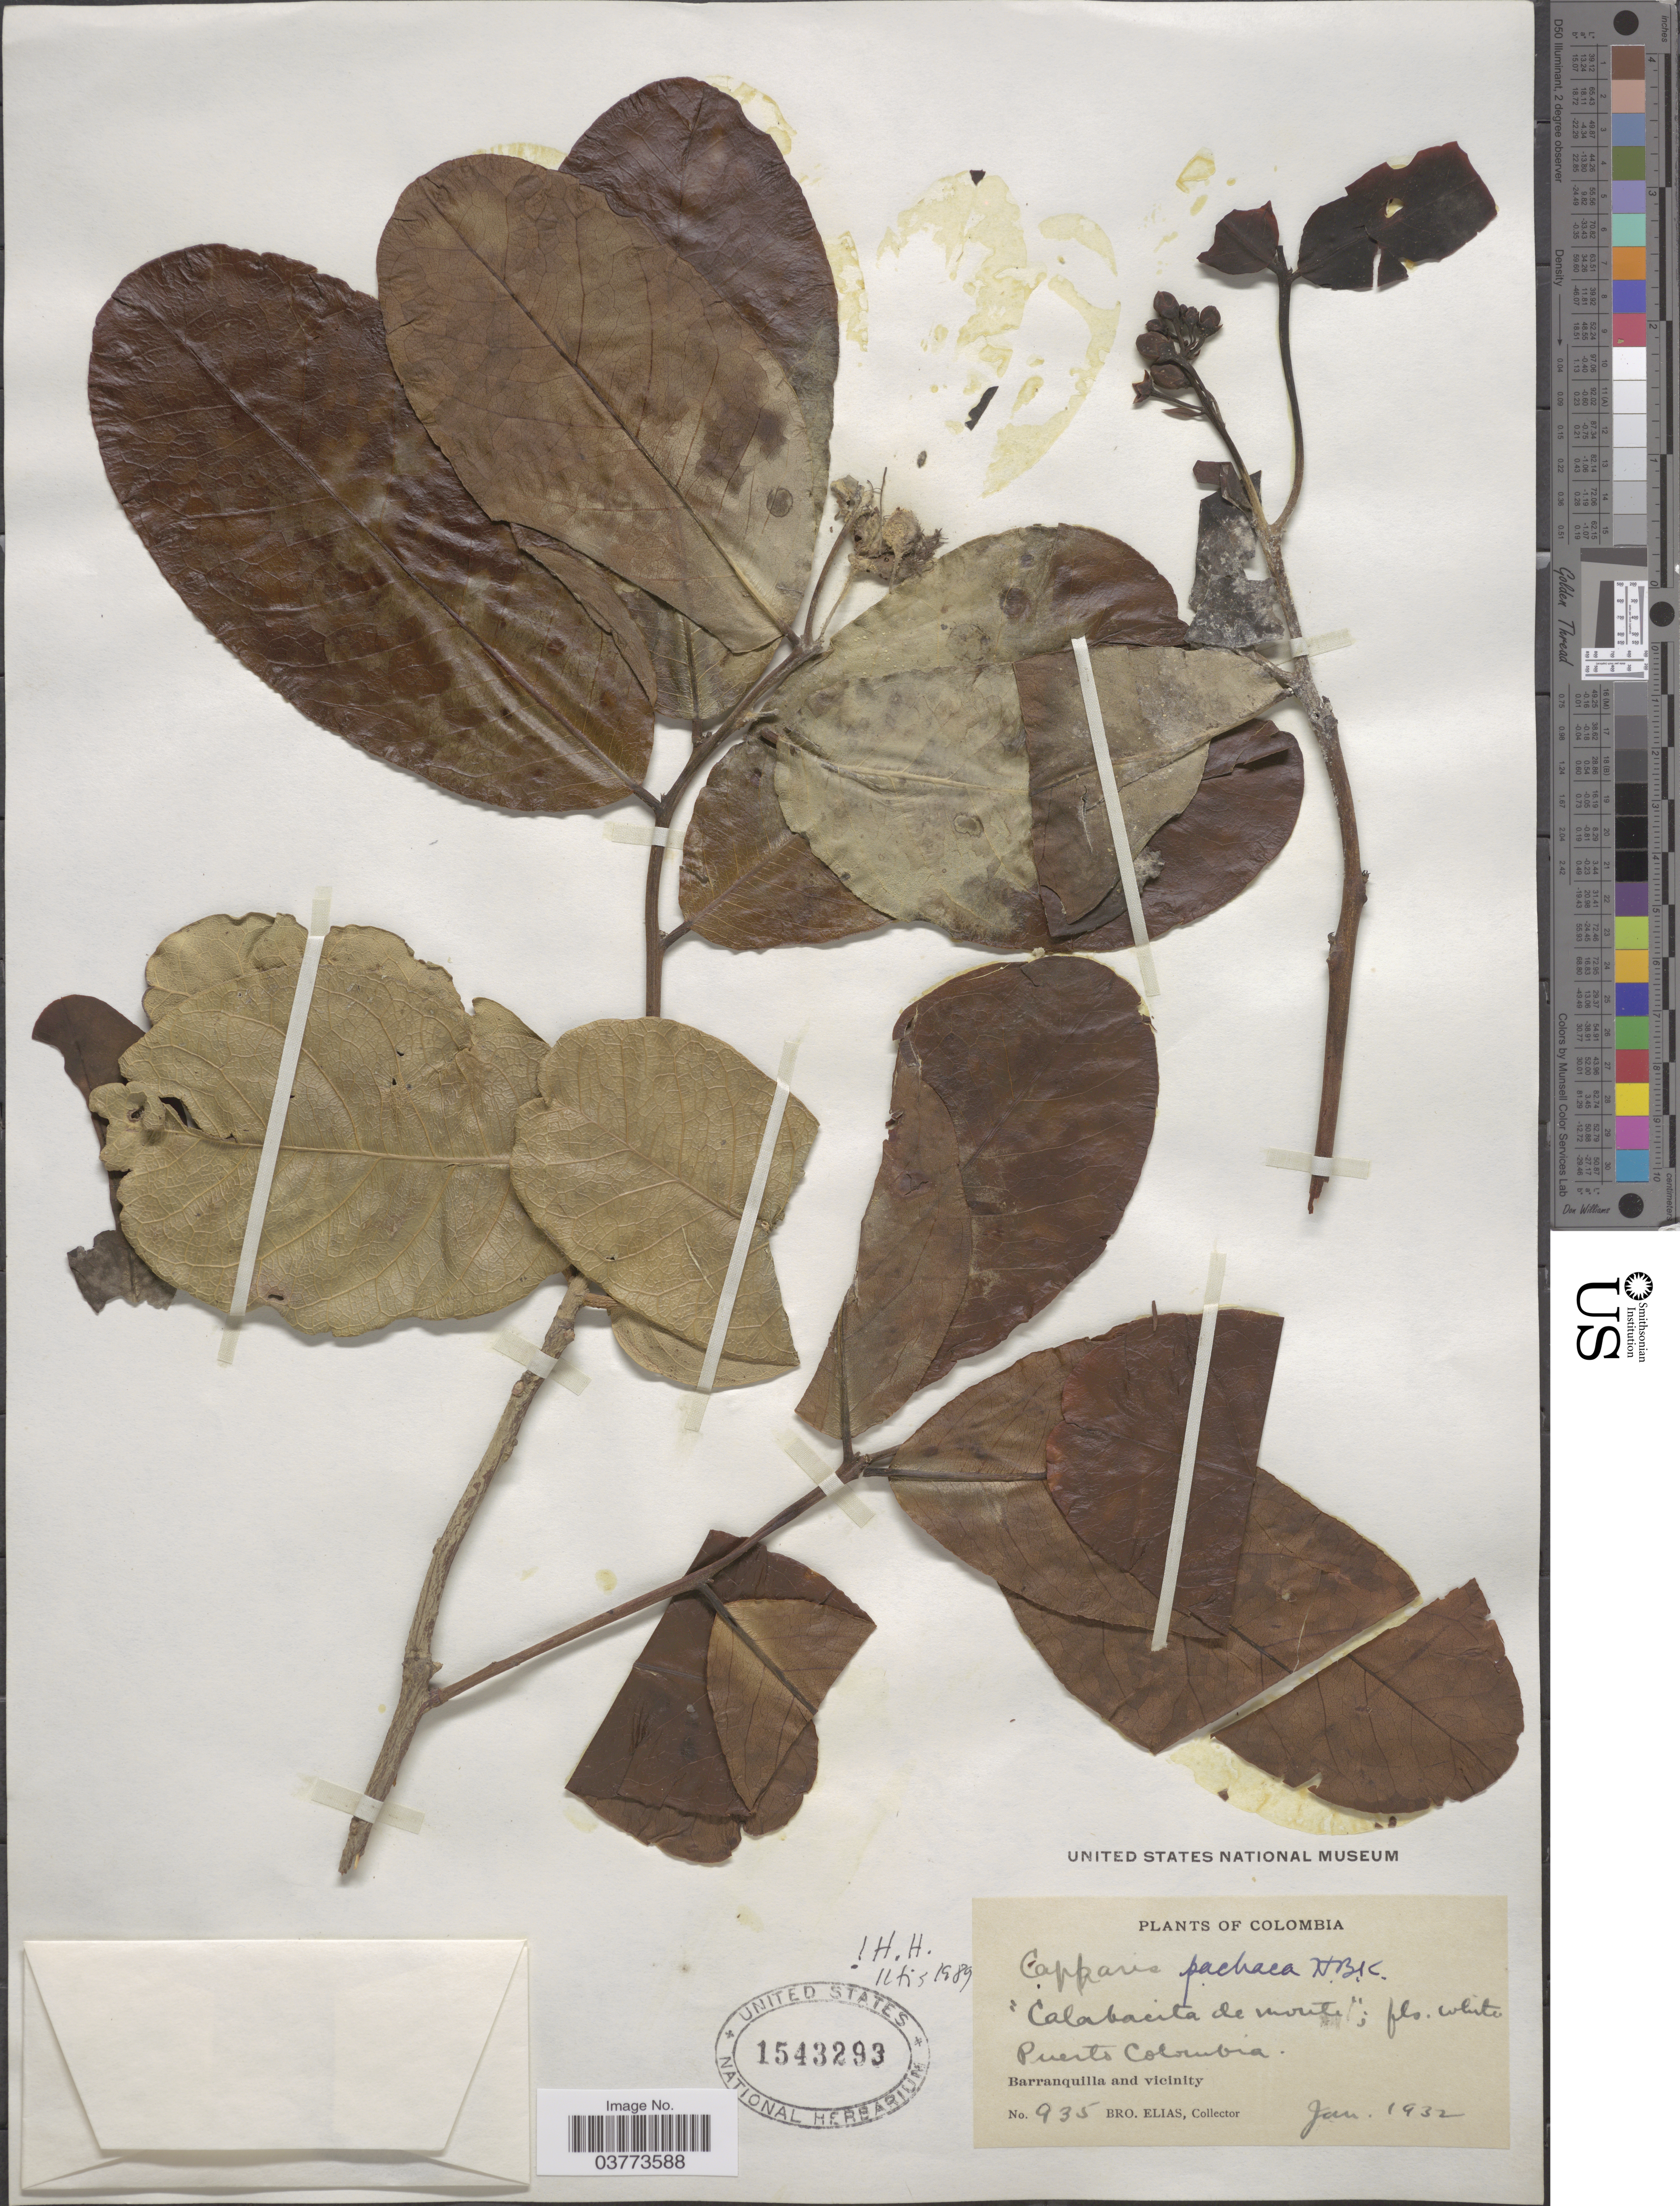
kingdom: Plantae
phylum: Tracheophyta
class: Magnoliopsida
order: Brassicales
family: Capparaceae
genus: Neocapparis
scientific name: Neocapparis pachaca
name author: (Kunth) Cornejo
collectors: Bro. Elias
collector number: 935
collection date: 1932-01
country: Colombia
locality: Puerto Colombia. Barranquilla and vicinity.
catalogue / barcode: US 1543293